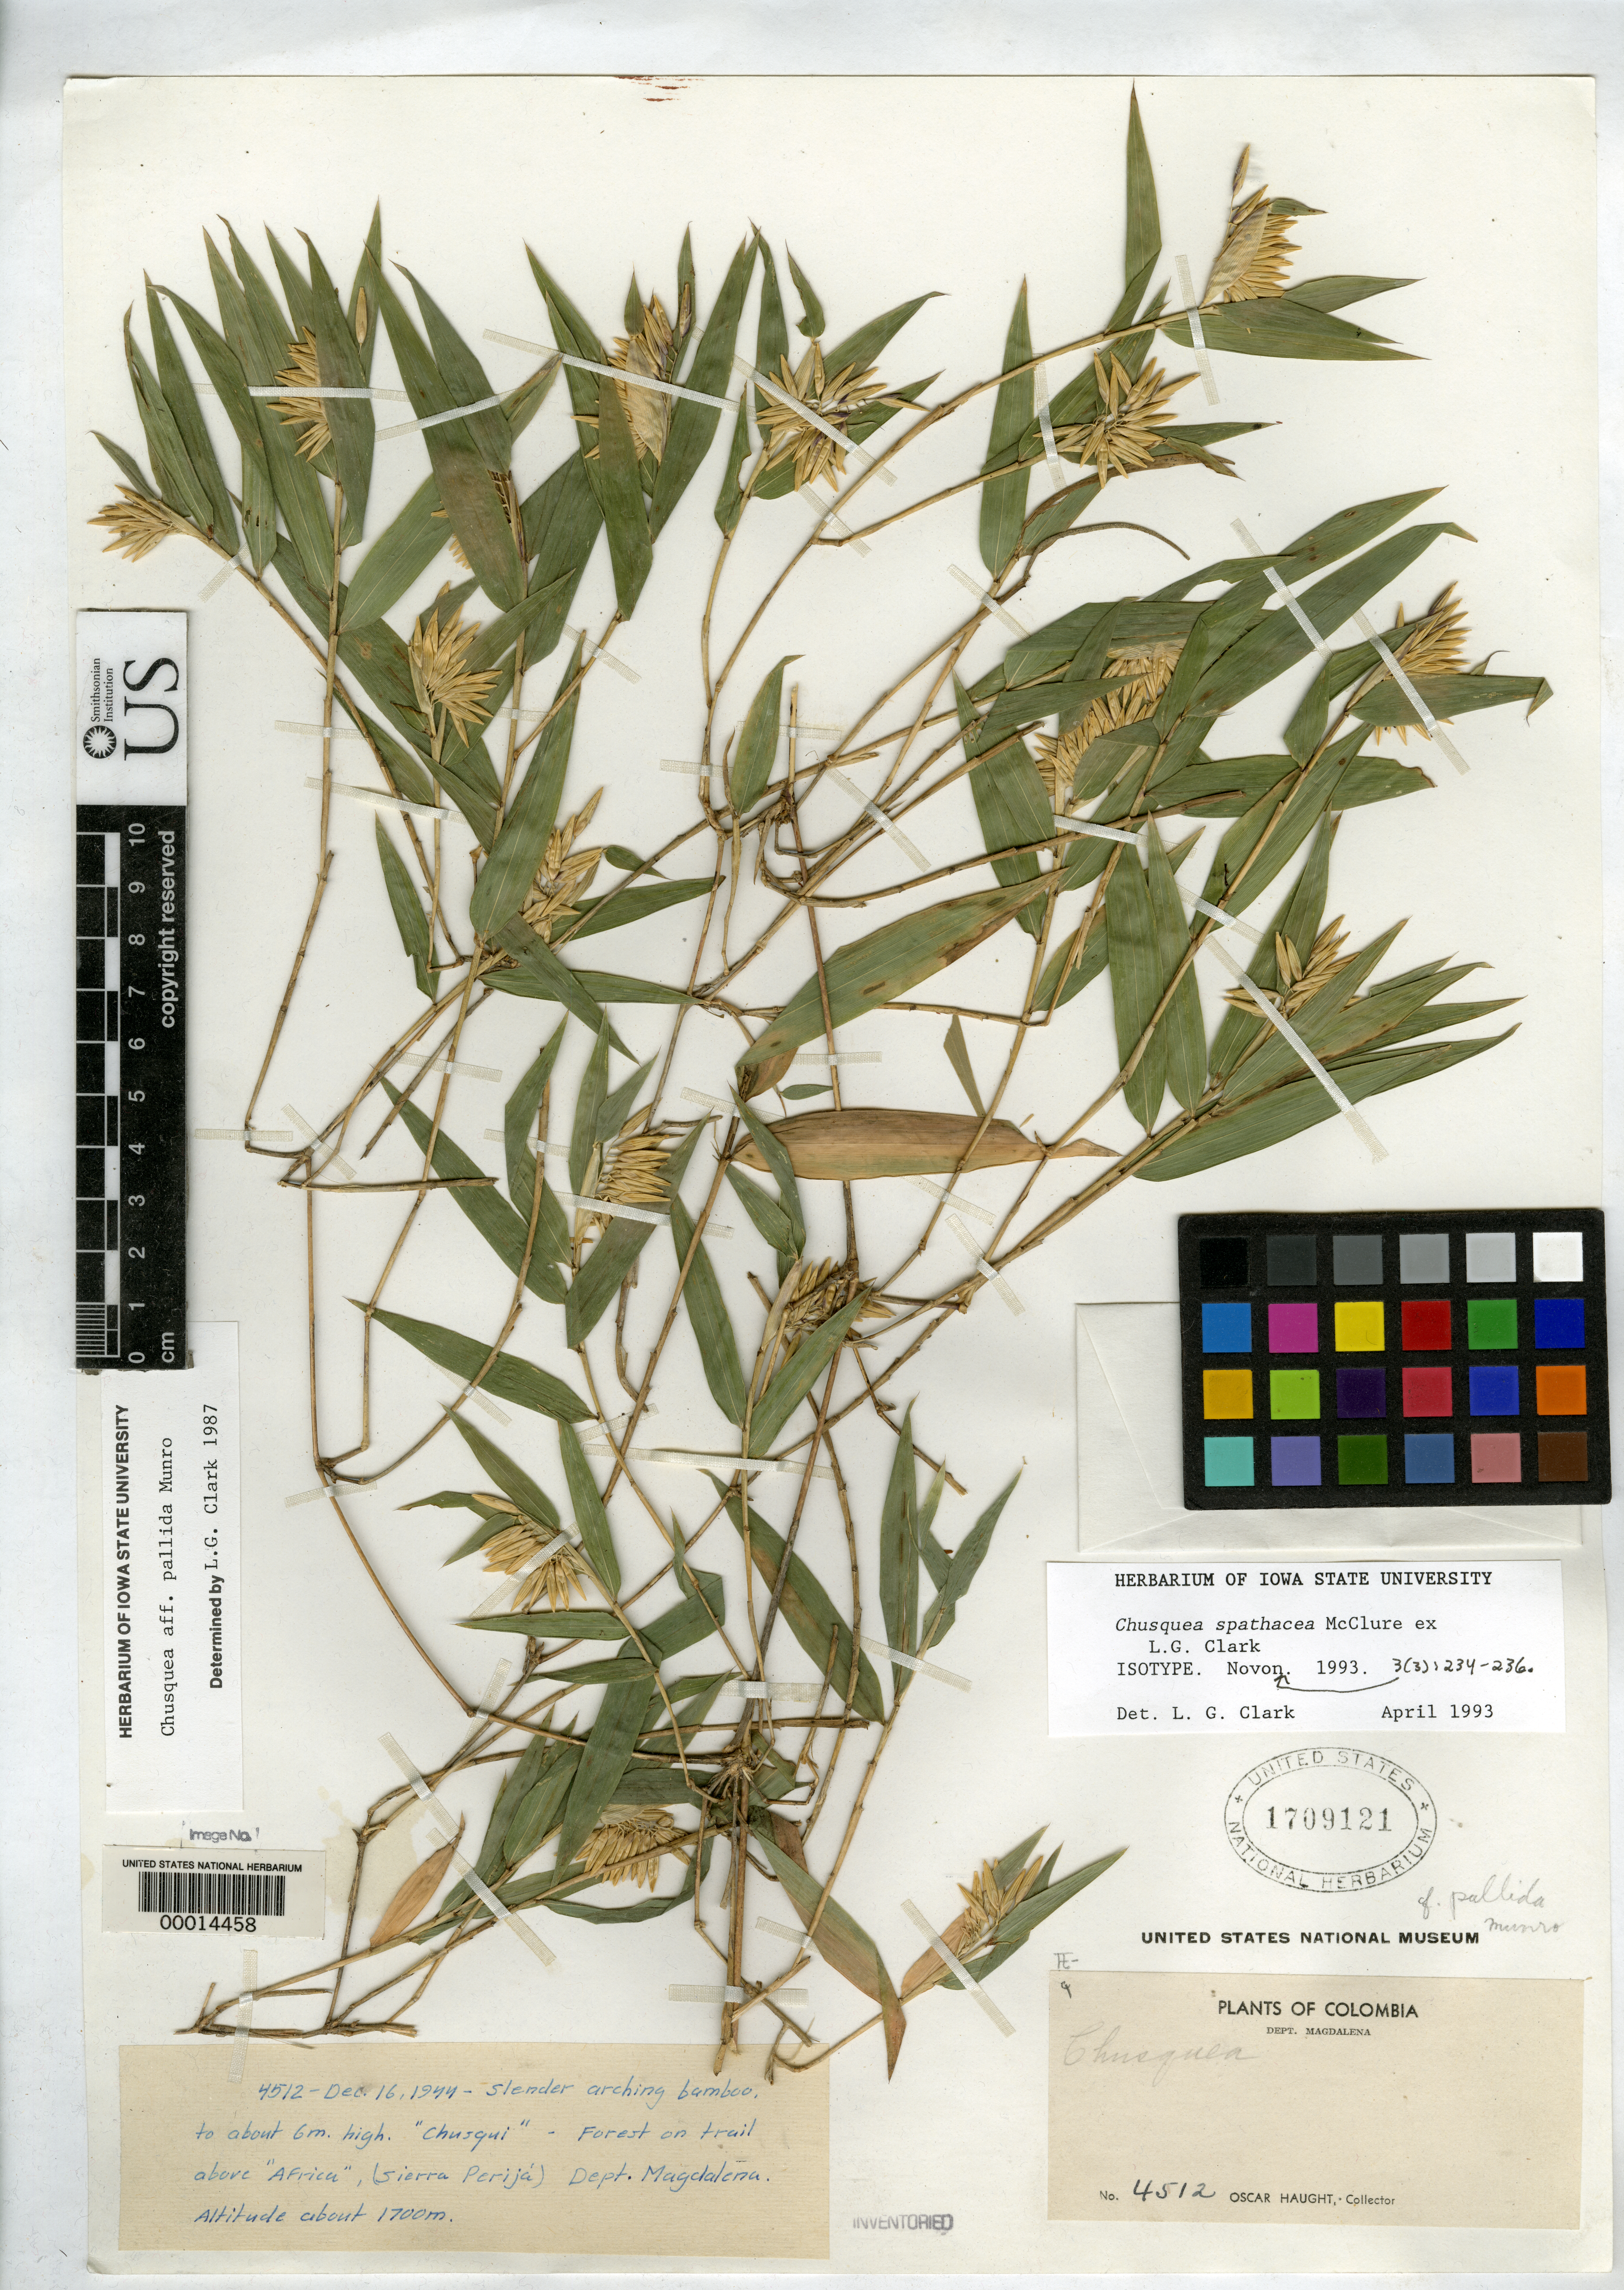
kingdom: Plantae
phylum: Tracheophyta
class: Liliopsida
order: Poales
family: Poaceae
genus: Chusquea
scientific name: Chusquea spathacea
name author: L.G. Clark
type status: Isotype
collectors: O. L. Haught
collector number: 4512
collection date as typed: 16 Dec 1944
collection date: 1944-12-16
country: Colombia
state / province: Magdalena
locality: Above "Africa", Sierra Perija.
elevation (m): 1700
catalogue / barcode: US 1709121